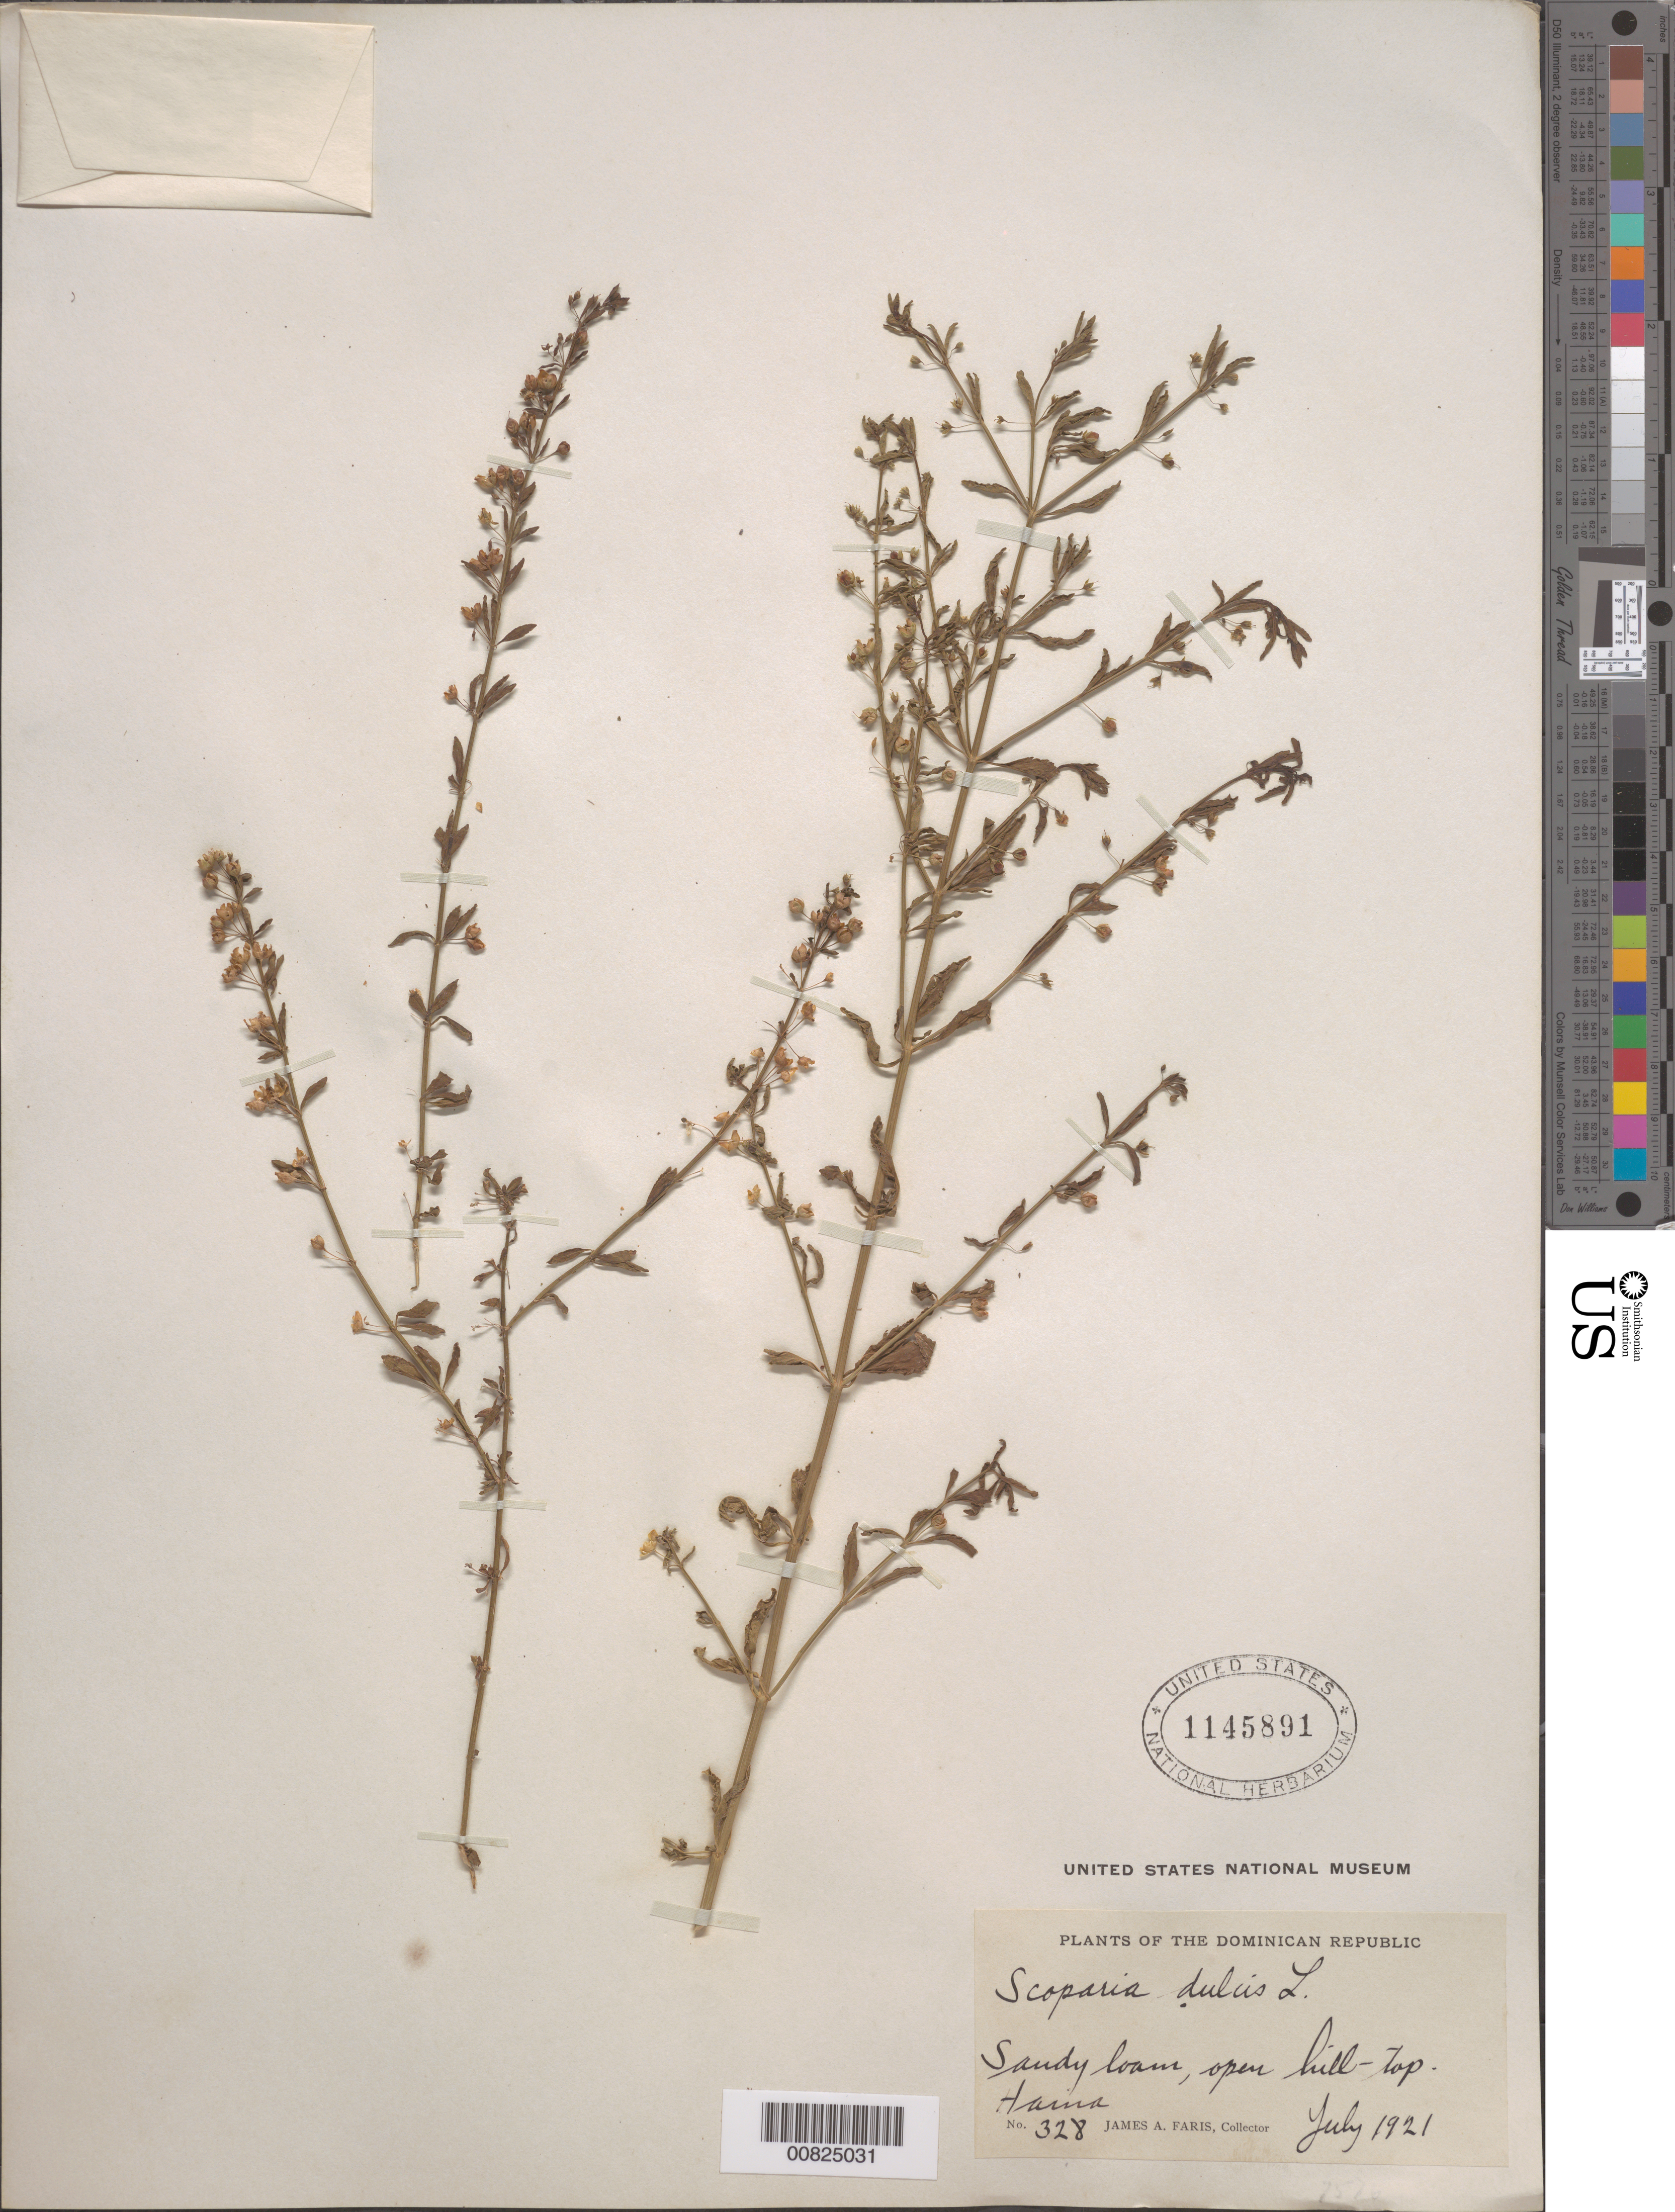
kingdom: Plantae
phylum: Tracheophyta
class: Magnoliopsida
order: Lamiales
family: Plantaginaceae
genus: Scoparia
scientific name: Scoparia dulcis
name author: L.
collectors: J. Faris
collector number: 328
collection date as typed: Jul 1921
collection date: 1921-07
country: Dominican Republic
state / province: San Cristóbal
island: Hispaniola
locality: Haina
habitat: Sandy loam on open hill-top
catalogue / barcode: US 1145891